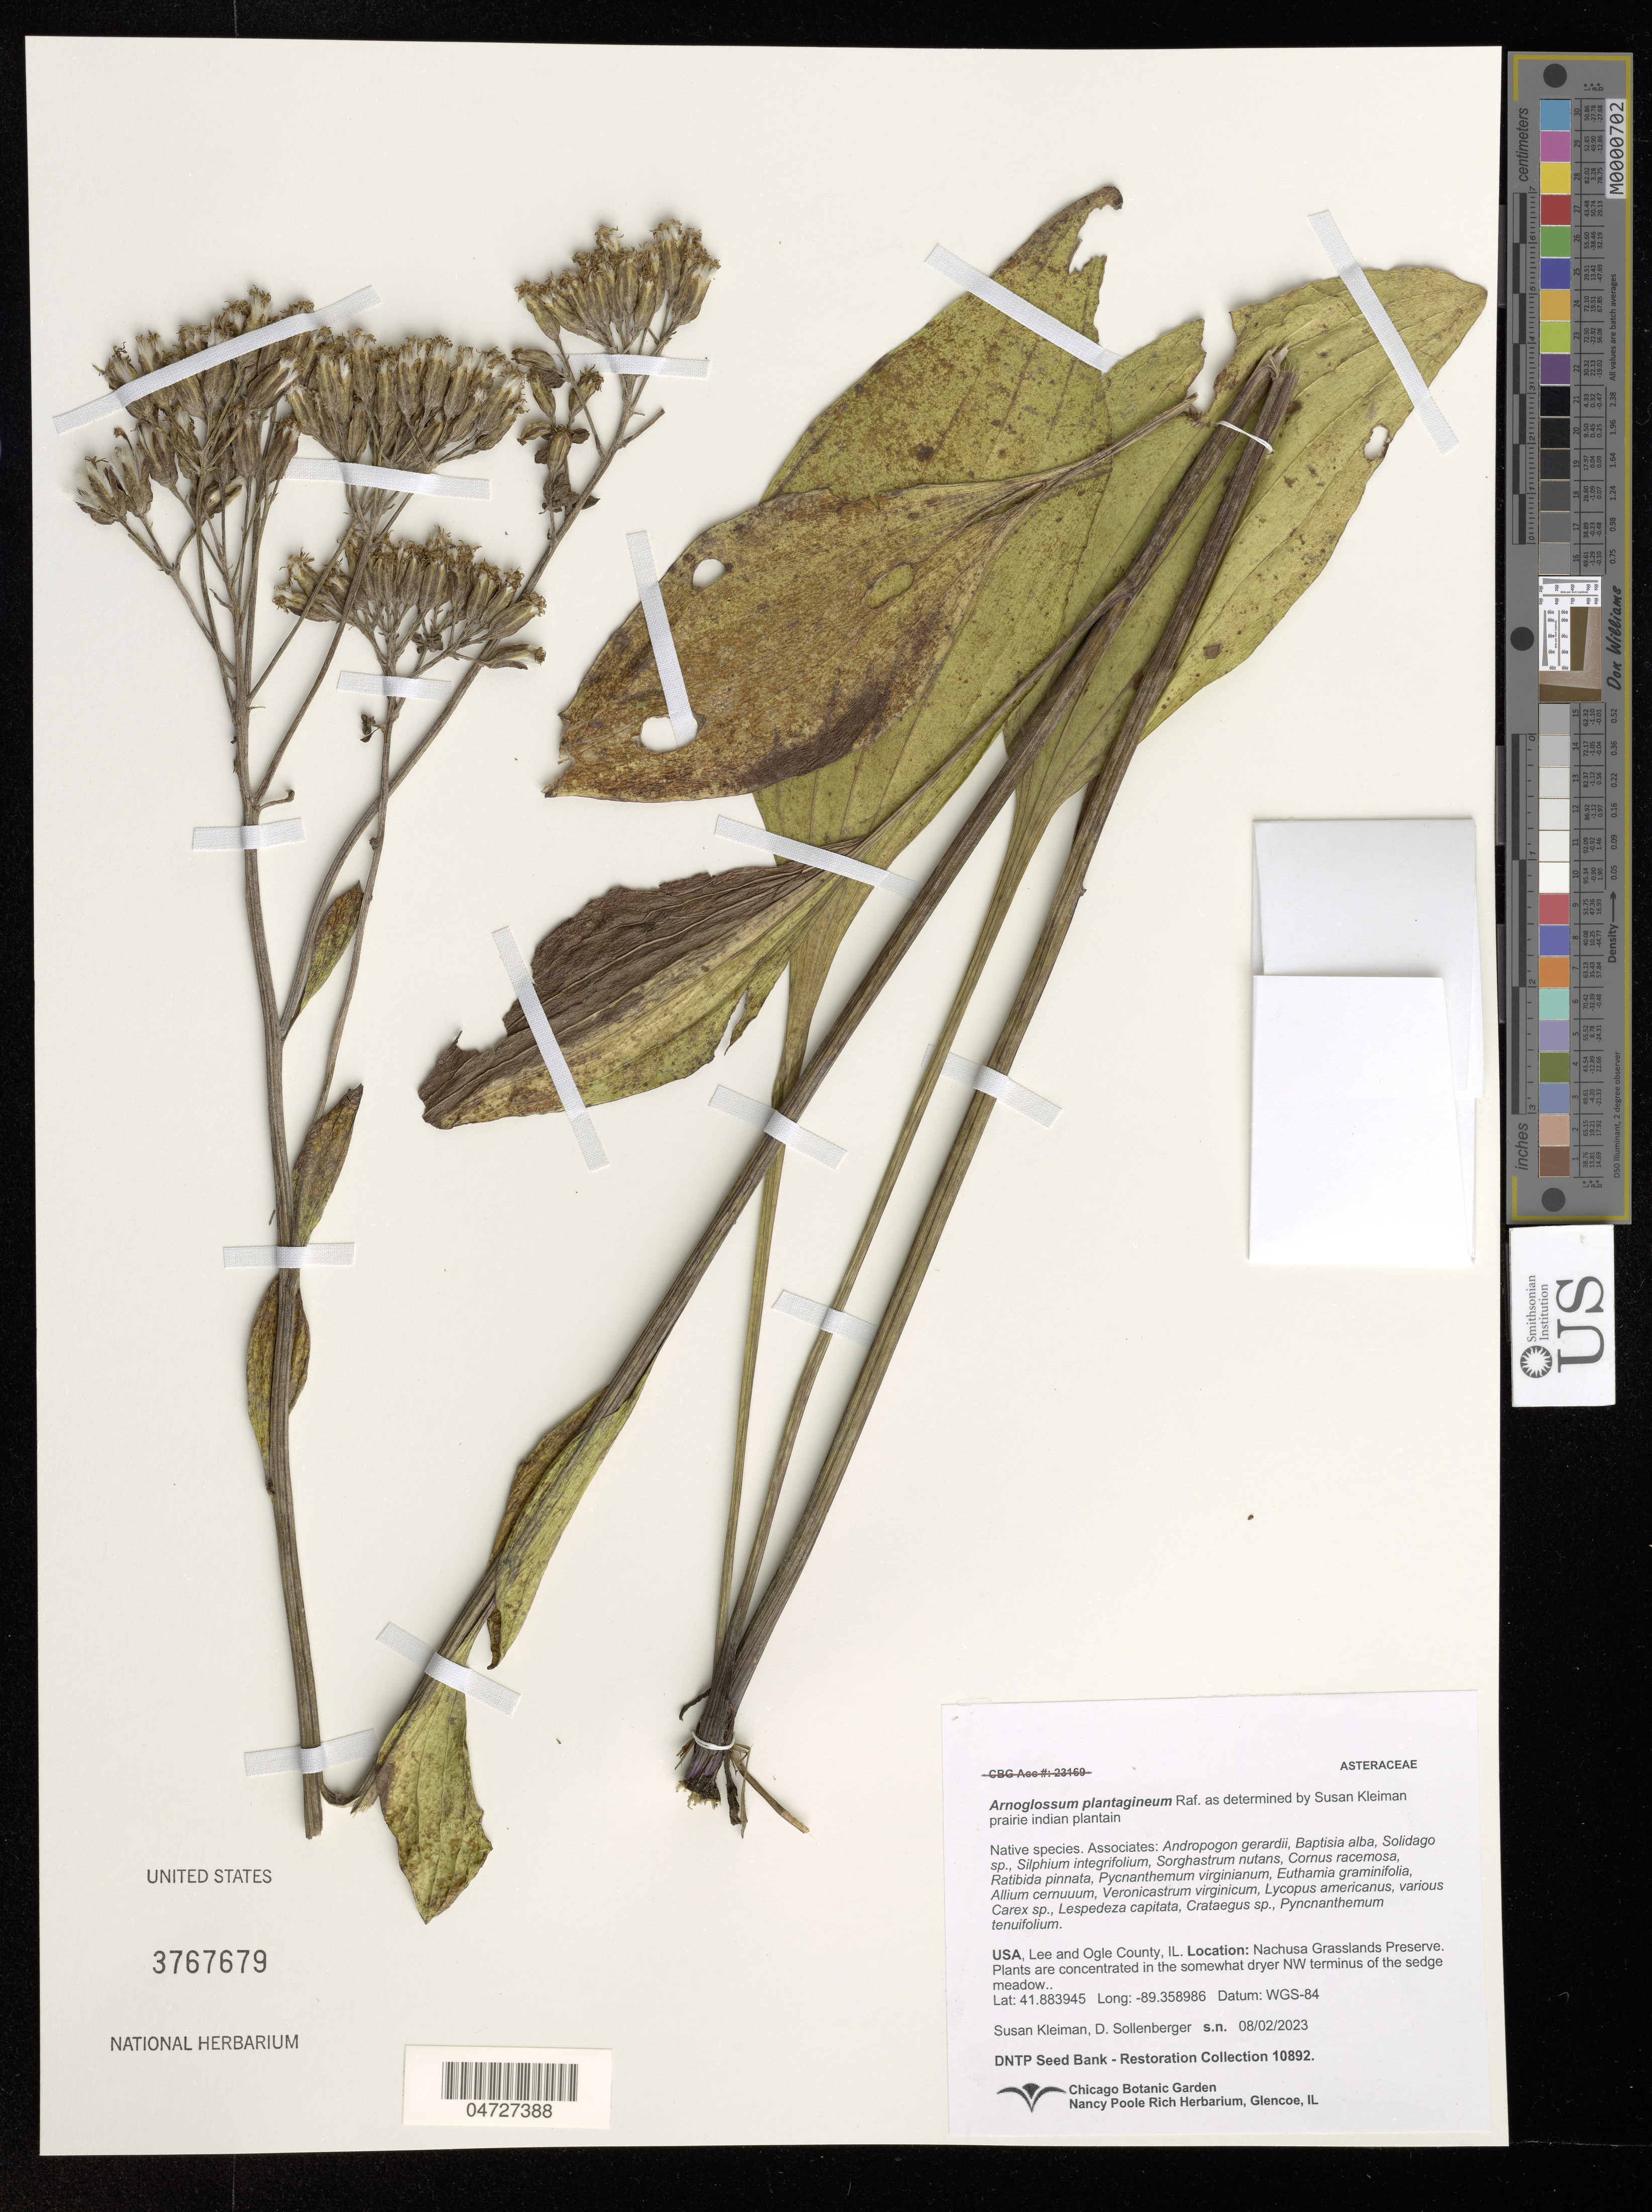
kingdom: Plantae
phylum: Tracheophyta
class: Magnoliopsida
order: Asterales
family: Asteraceae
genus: Arnoglossum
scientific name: Arnoglossum plantagineum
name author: Raf.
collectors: S. Kleiman & D. Sollenberger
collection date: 2023-02-08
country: United States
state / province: Illinois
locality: Lee and Ogle County. Nachusa Grasslands Preserve.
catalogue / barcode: US 3767679